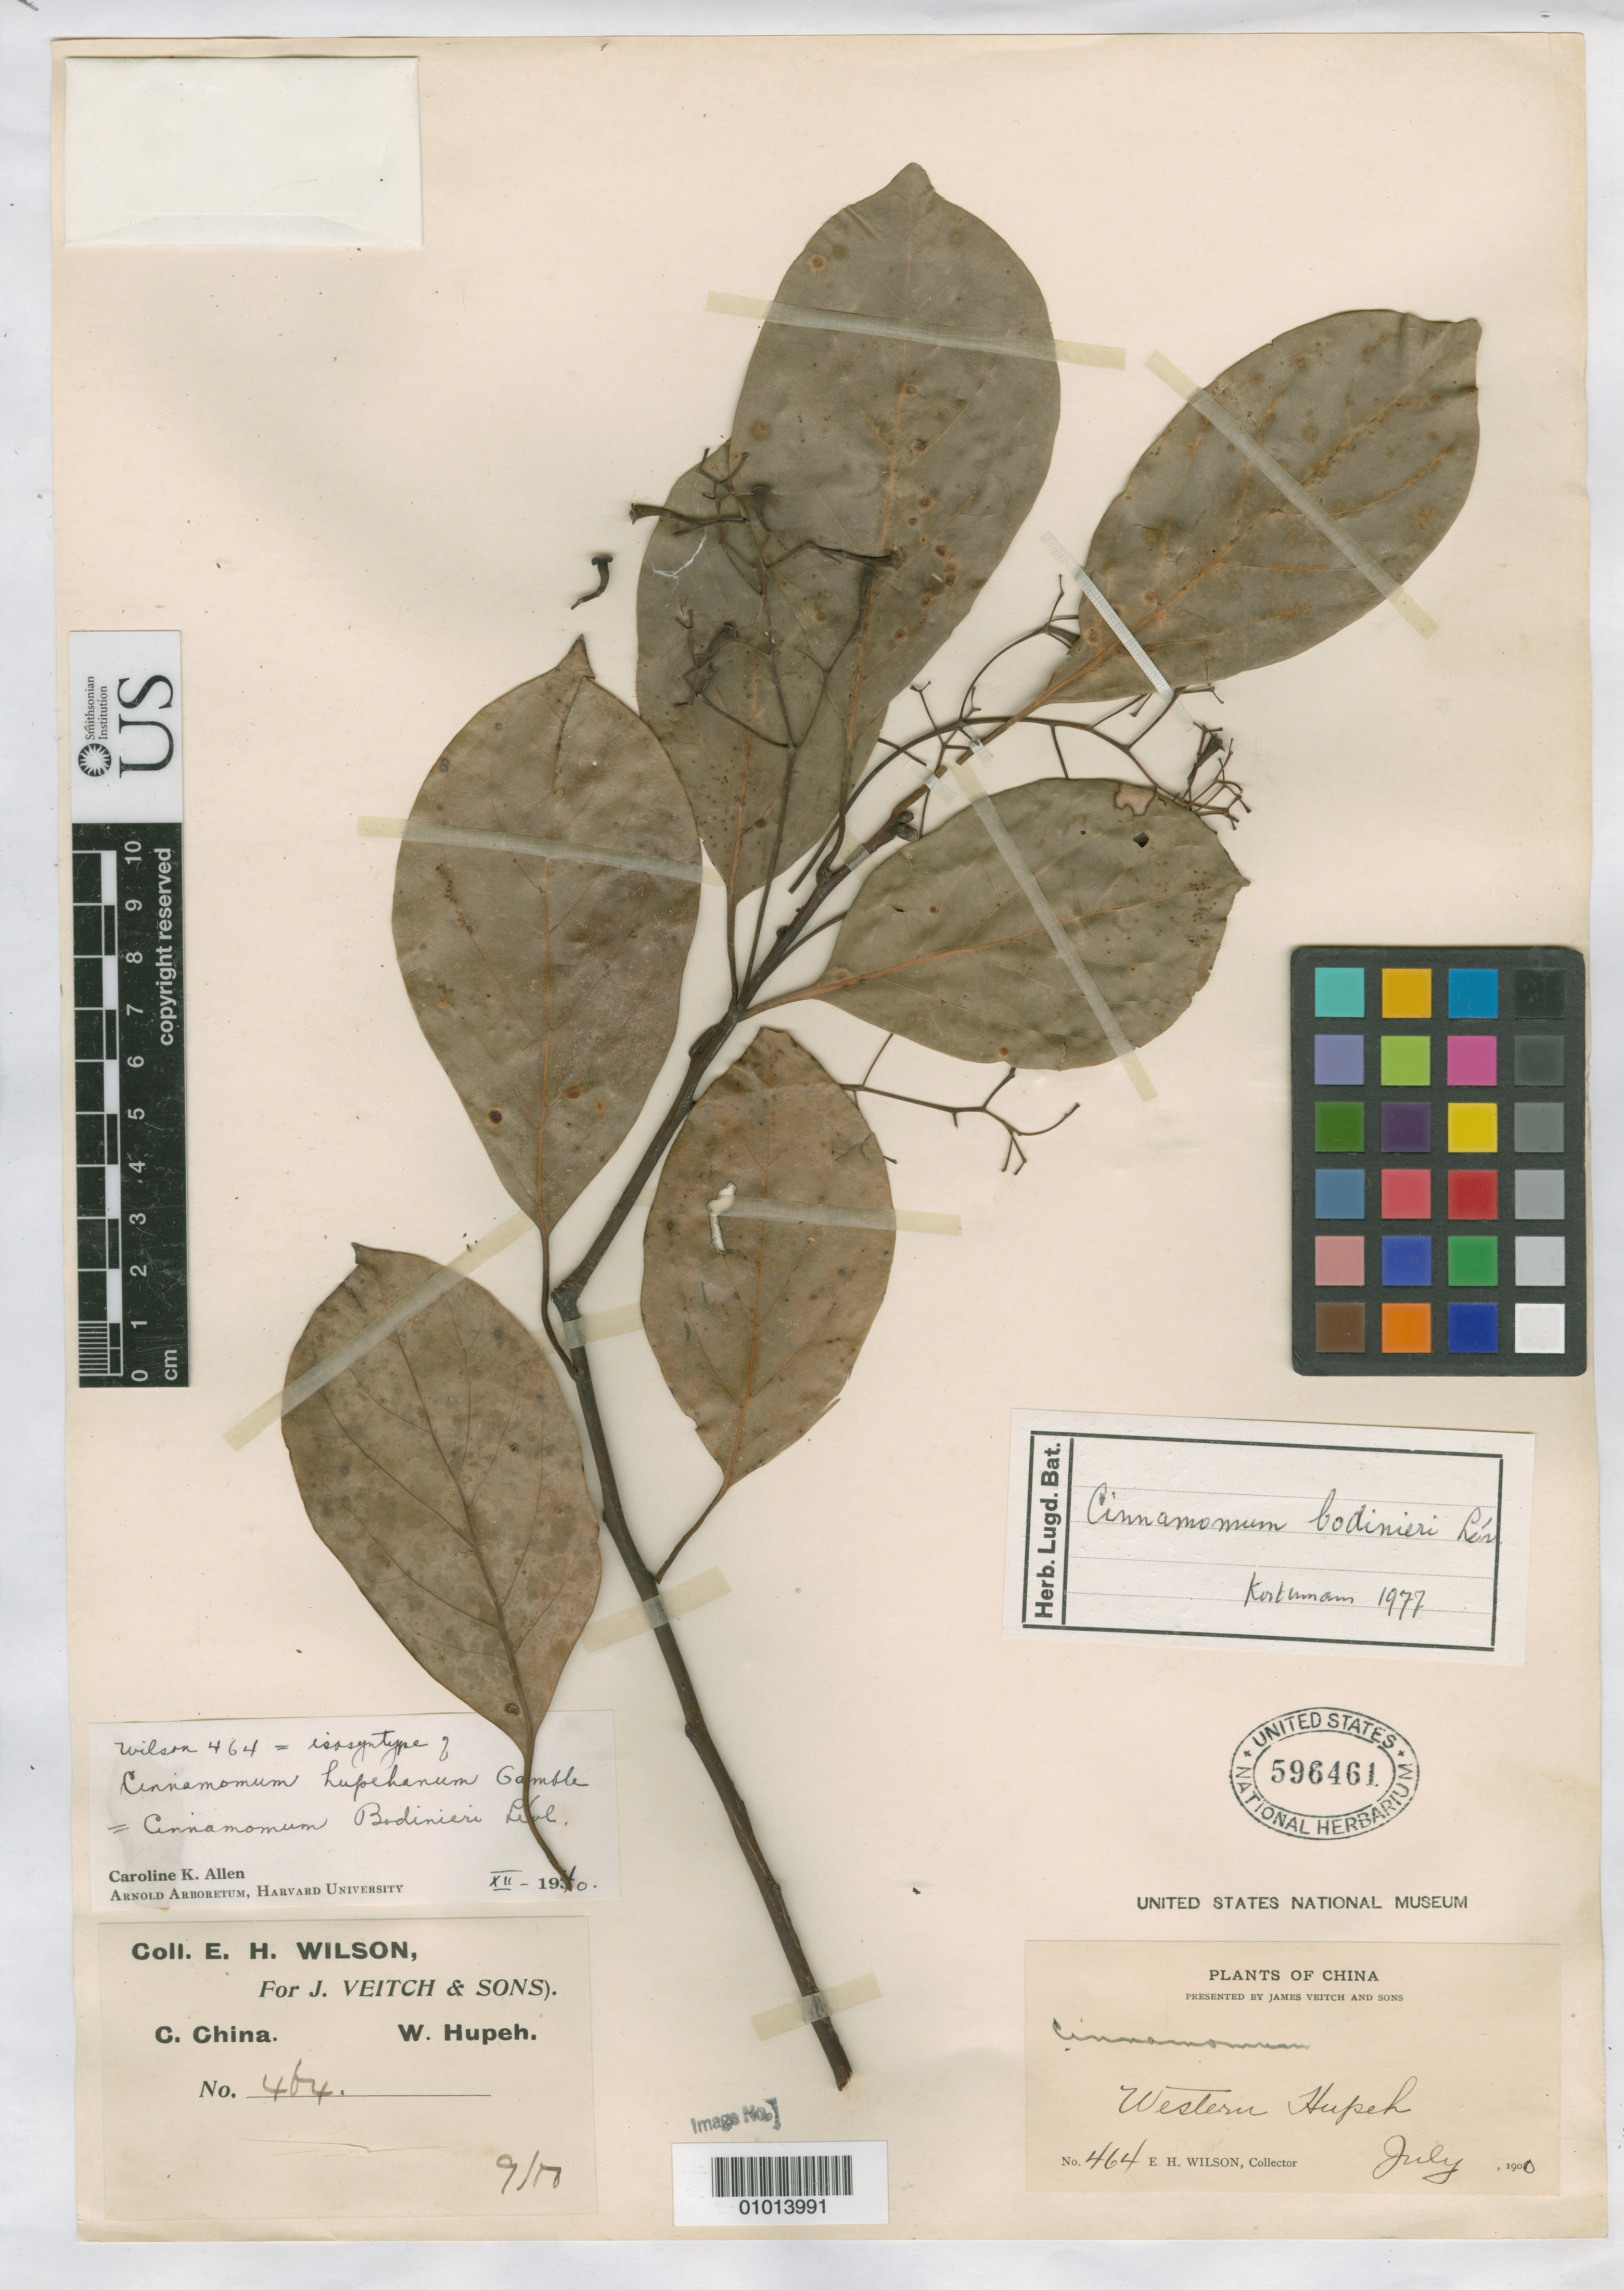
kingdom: Plantae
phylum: Tracheophyta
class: Magnoliopsida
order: Laurales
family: Lauraceae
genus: Cinnamomum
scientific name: Cinnamomum hupehanum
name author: Gamble in Sarg.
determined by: Allen, C. K.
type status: Isosyntype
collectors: E. H. Wilson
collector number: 464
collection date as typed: Jul 1900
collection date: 1900-07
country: China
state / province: Hubei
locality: Western Hupeh.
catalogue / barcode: US 596461